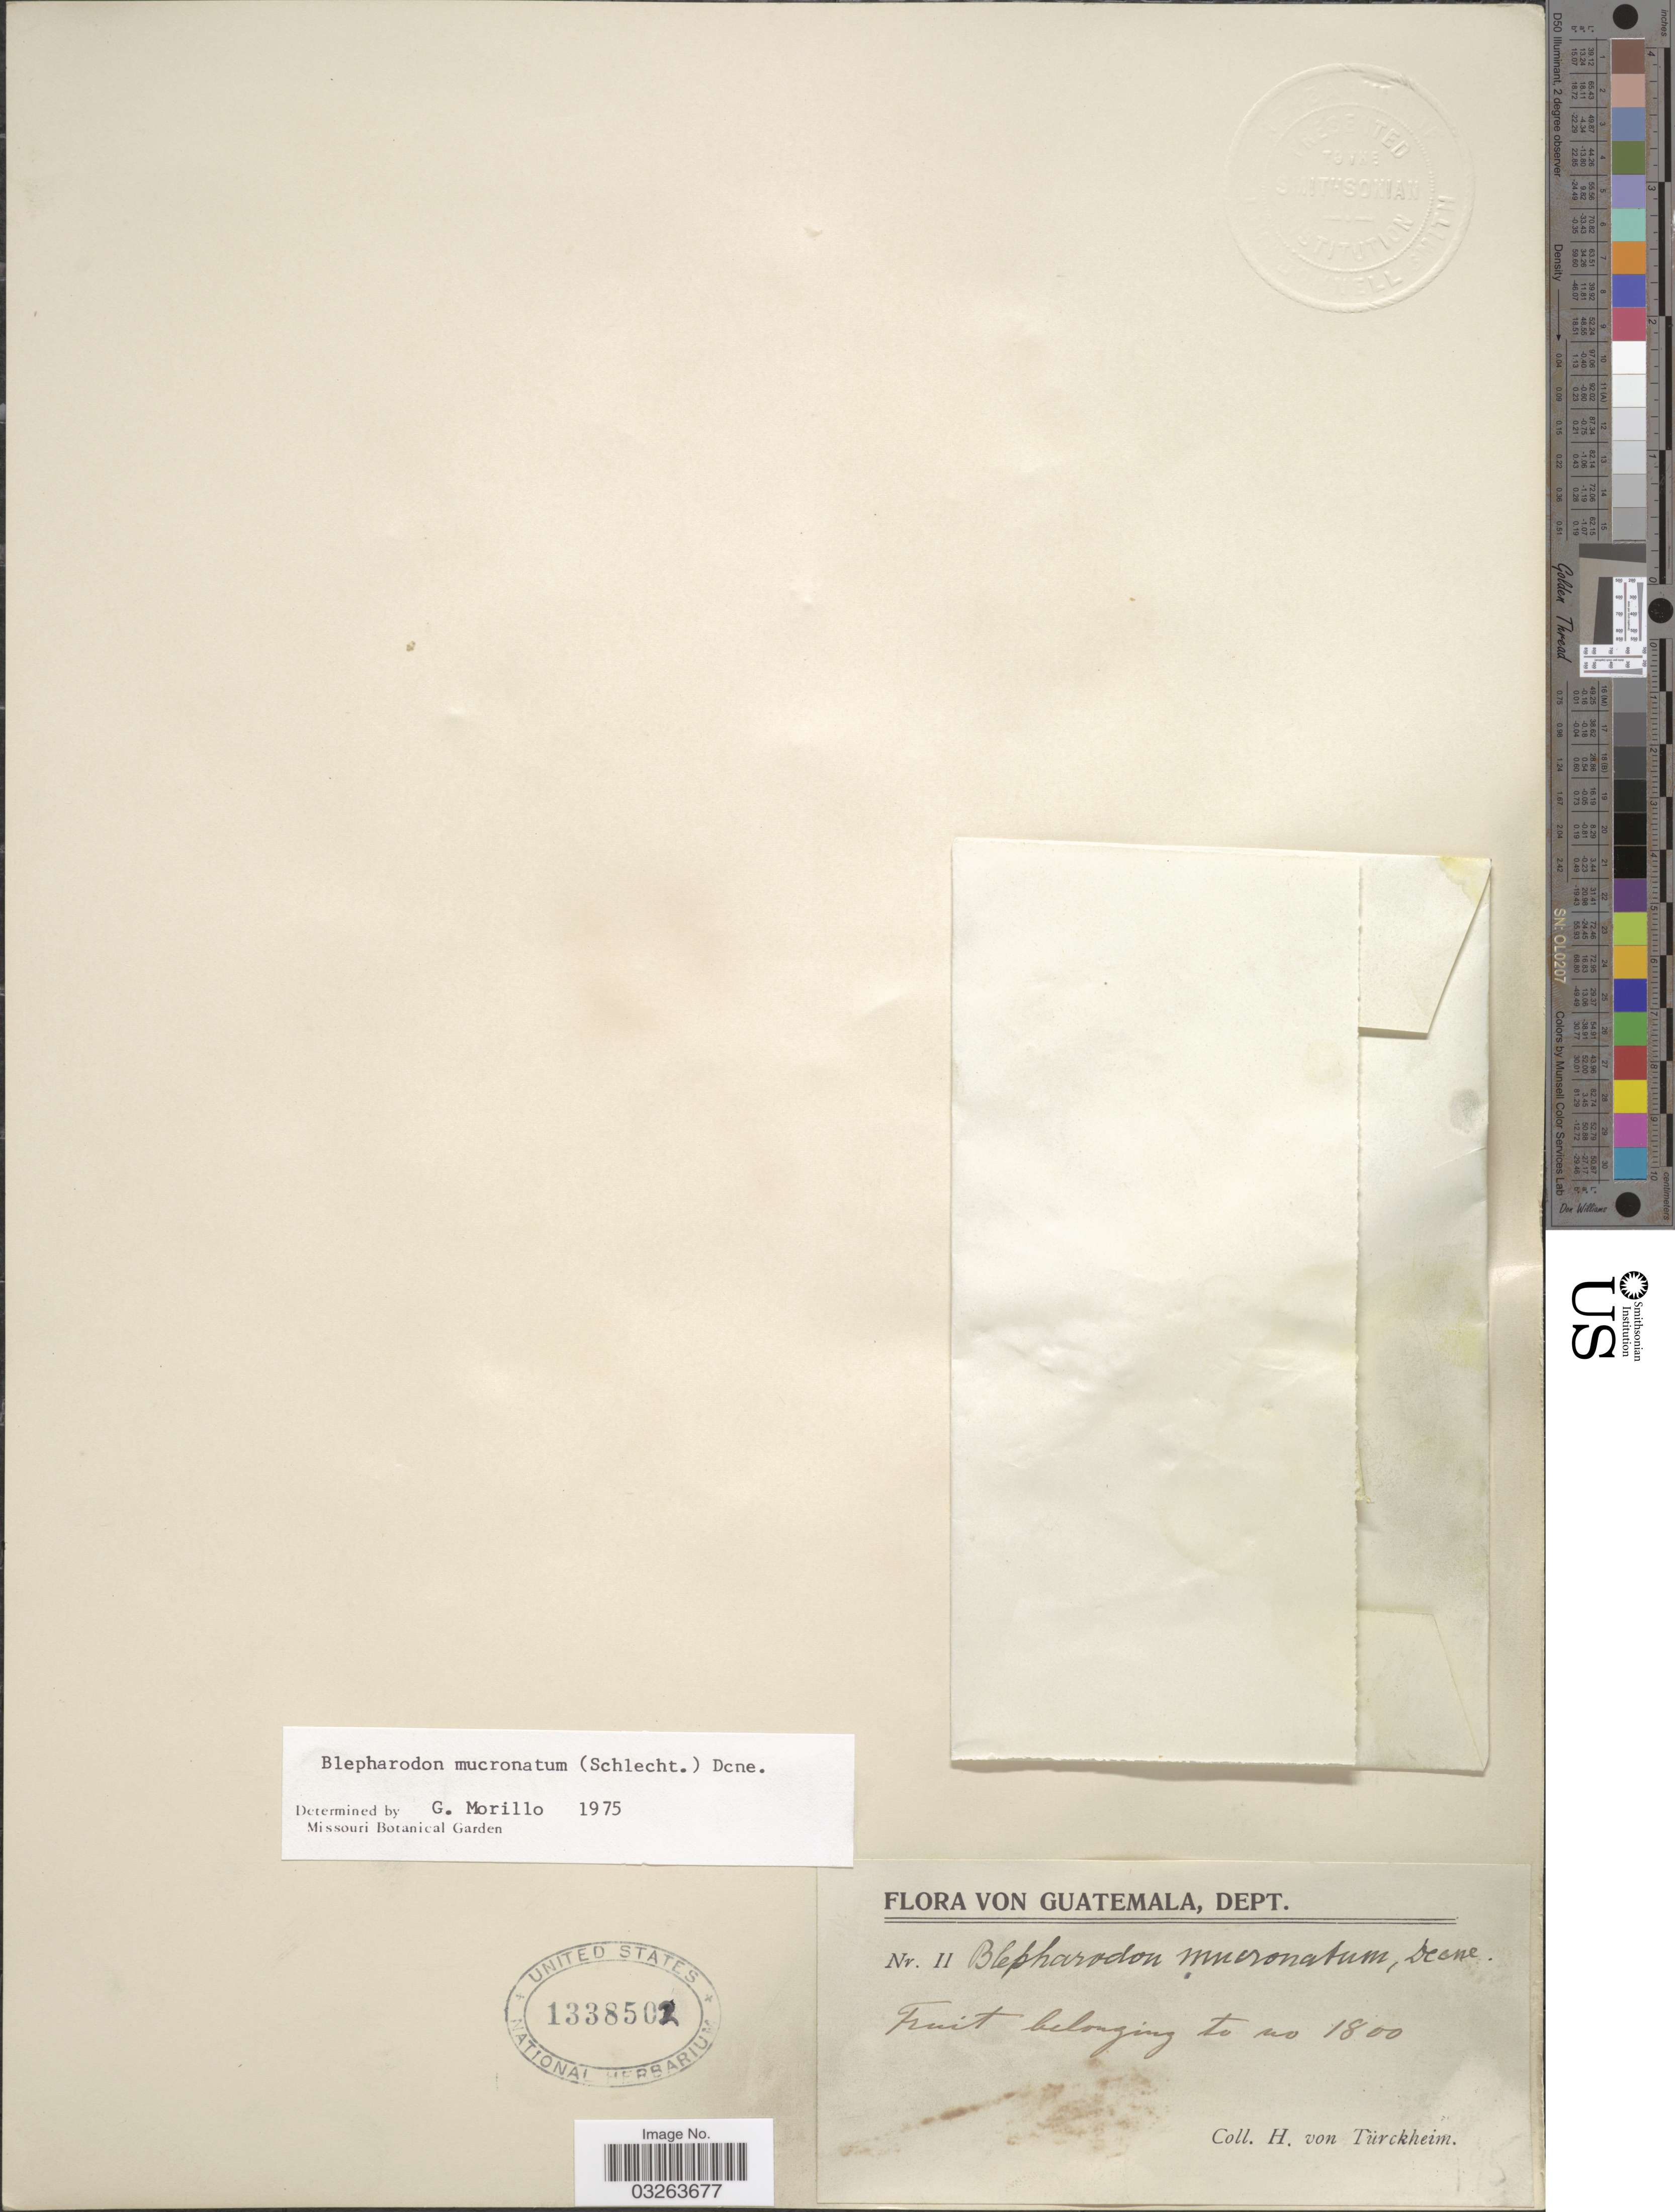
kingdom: Plantae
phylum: Tracheophyta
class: Magnoliopsida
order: Gentianales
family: Apocynaceae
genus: Blepharodon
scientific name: Blepharodon mucronatum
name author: (Schltdl.) Decne.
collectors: H. von Türckheim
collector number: II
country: Guatemala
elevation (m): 1800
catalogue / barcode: US 1338502